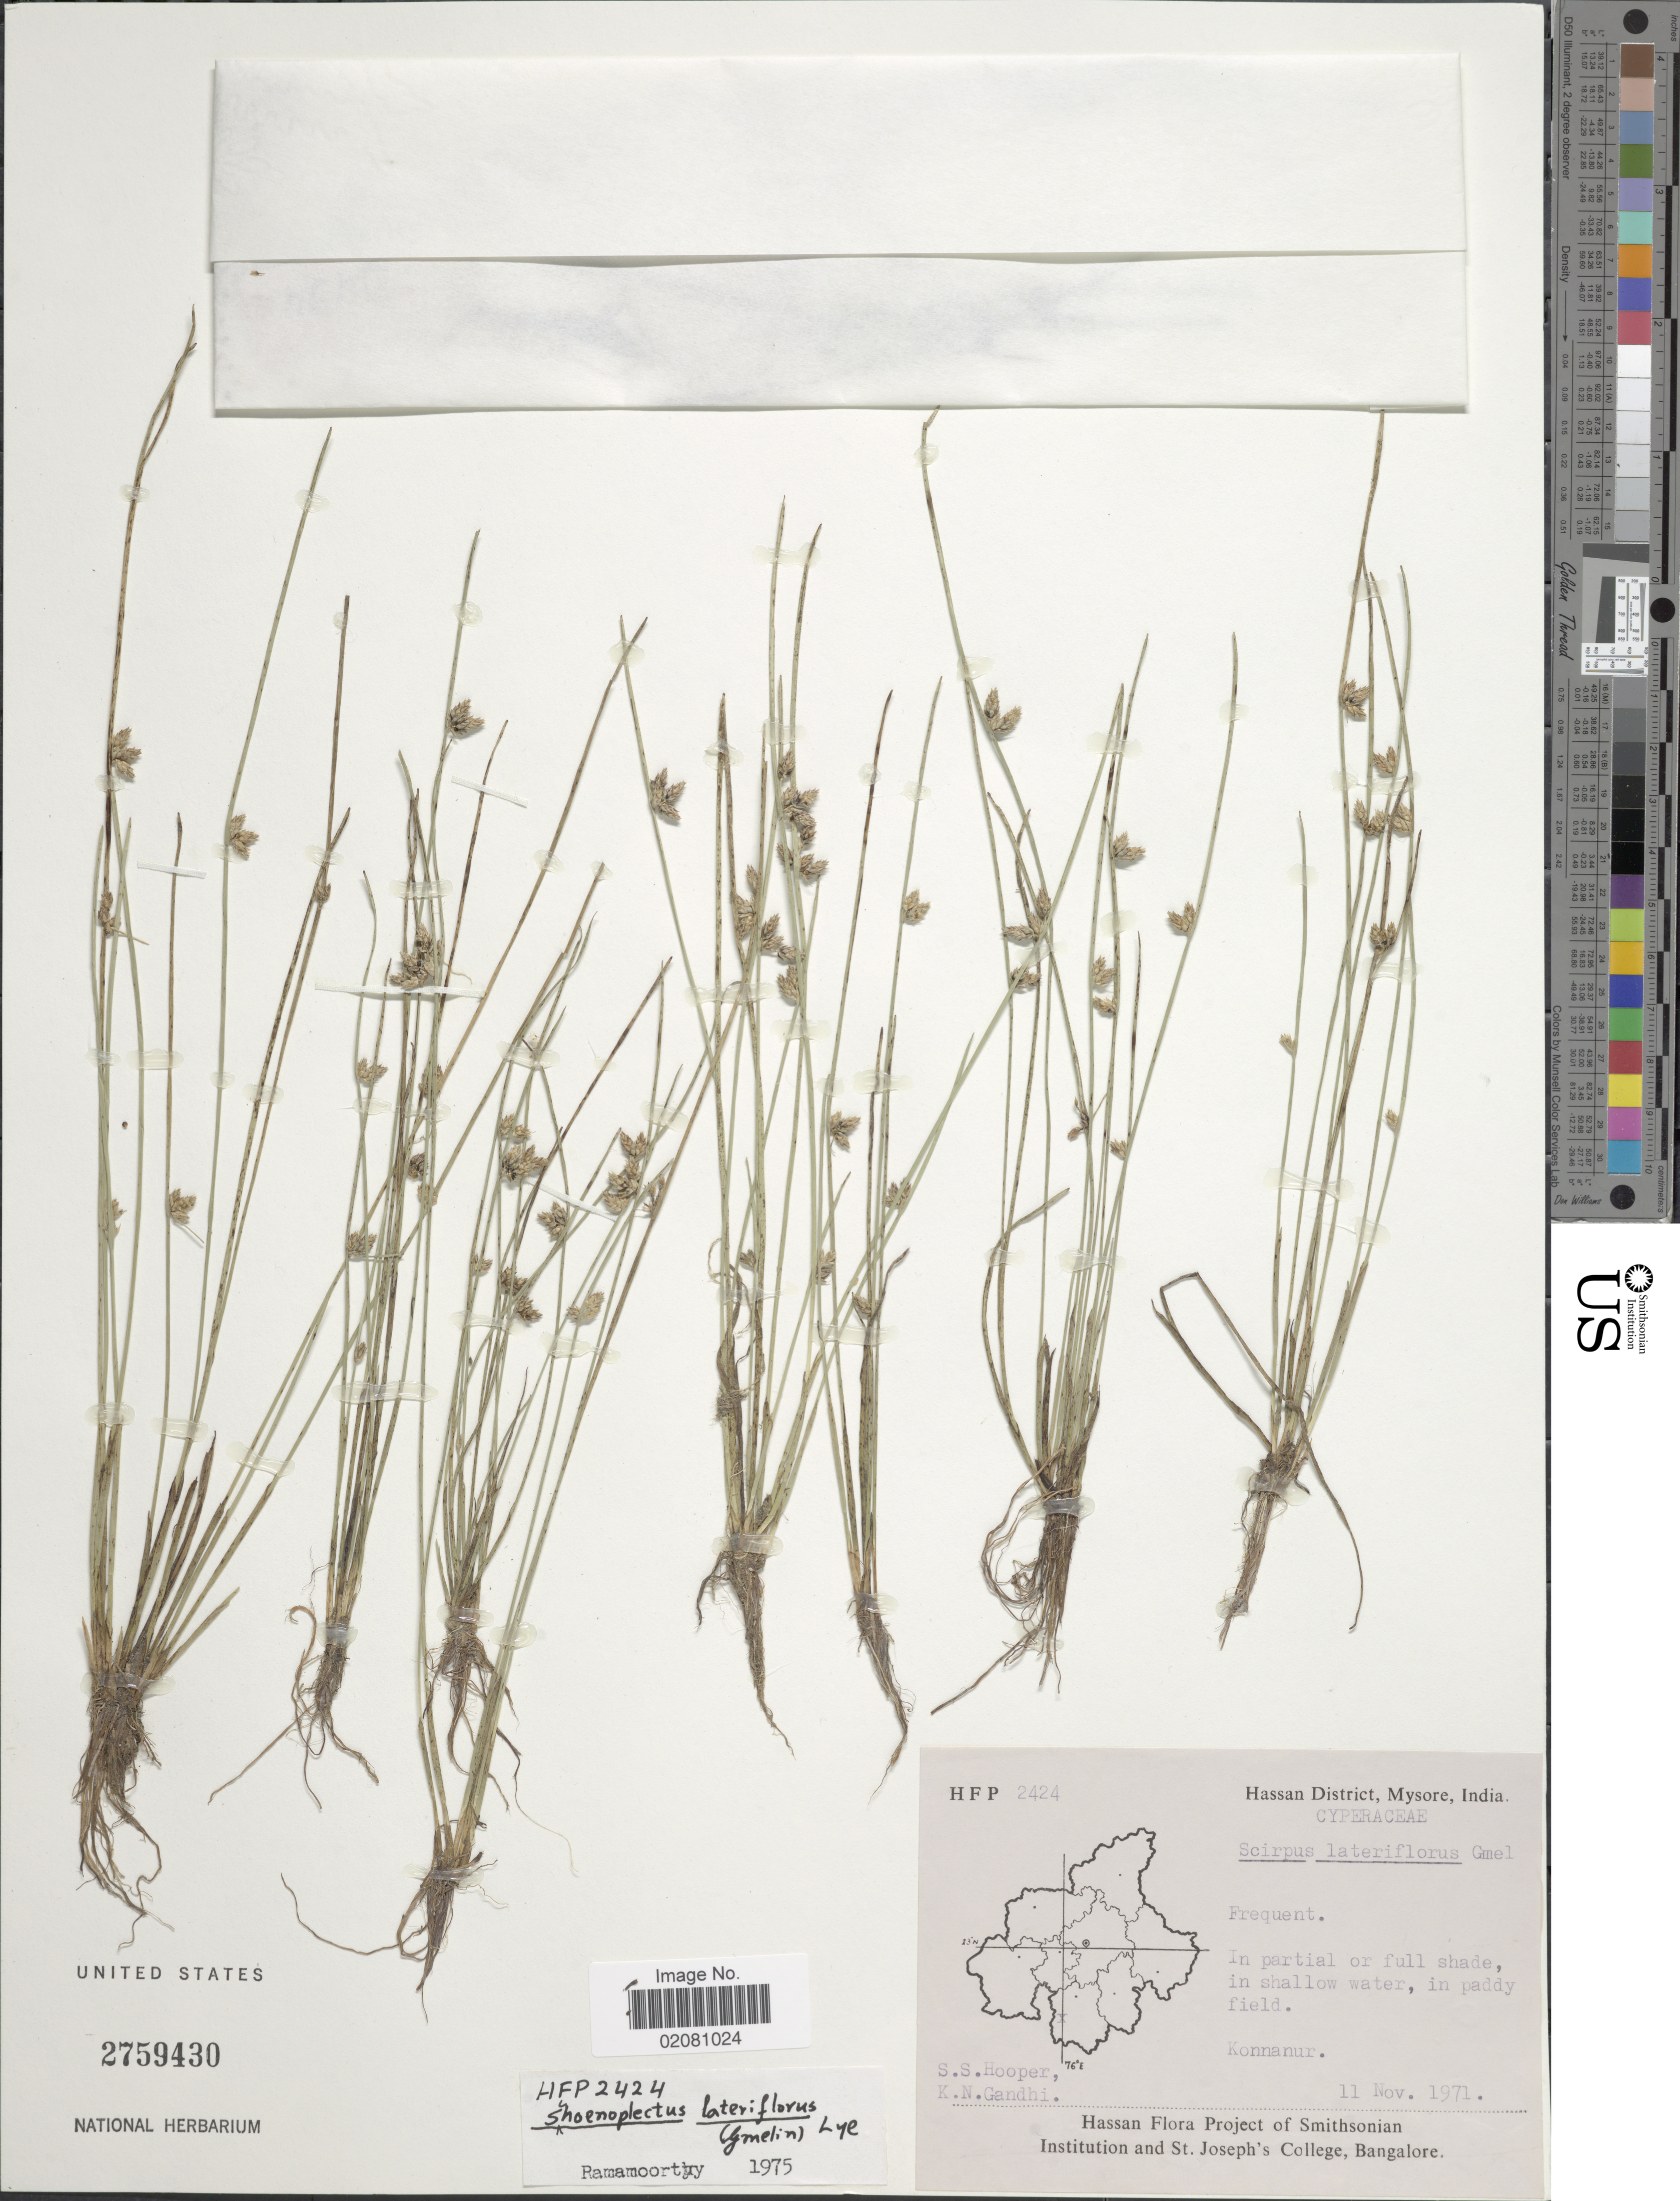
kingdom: Plantae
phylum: Tracheophyta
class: Liliopsida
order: Poales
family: Cyperaceae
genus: Schoenoplectus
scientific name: Schoenoplectus lateriflorus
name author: (J.F. Gmel.)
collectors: S. S. Hooper & K. N. Gandhi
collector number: HFP2424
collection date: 1971-11-11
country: India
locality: Hassan District, Mysore, India, Konnamur.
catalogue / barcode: US 2759430